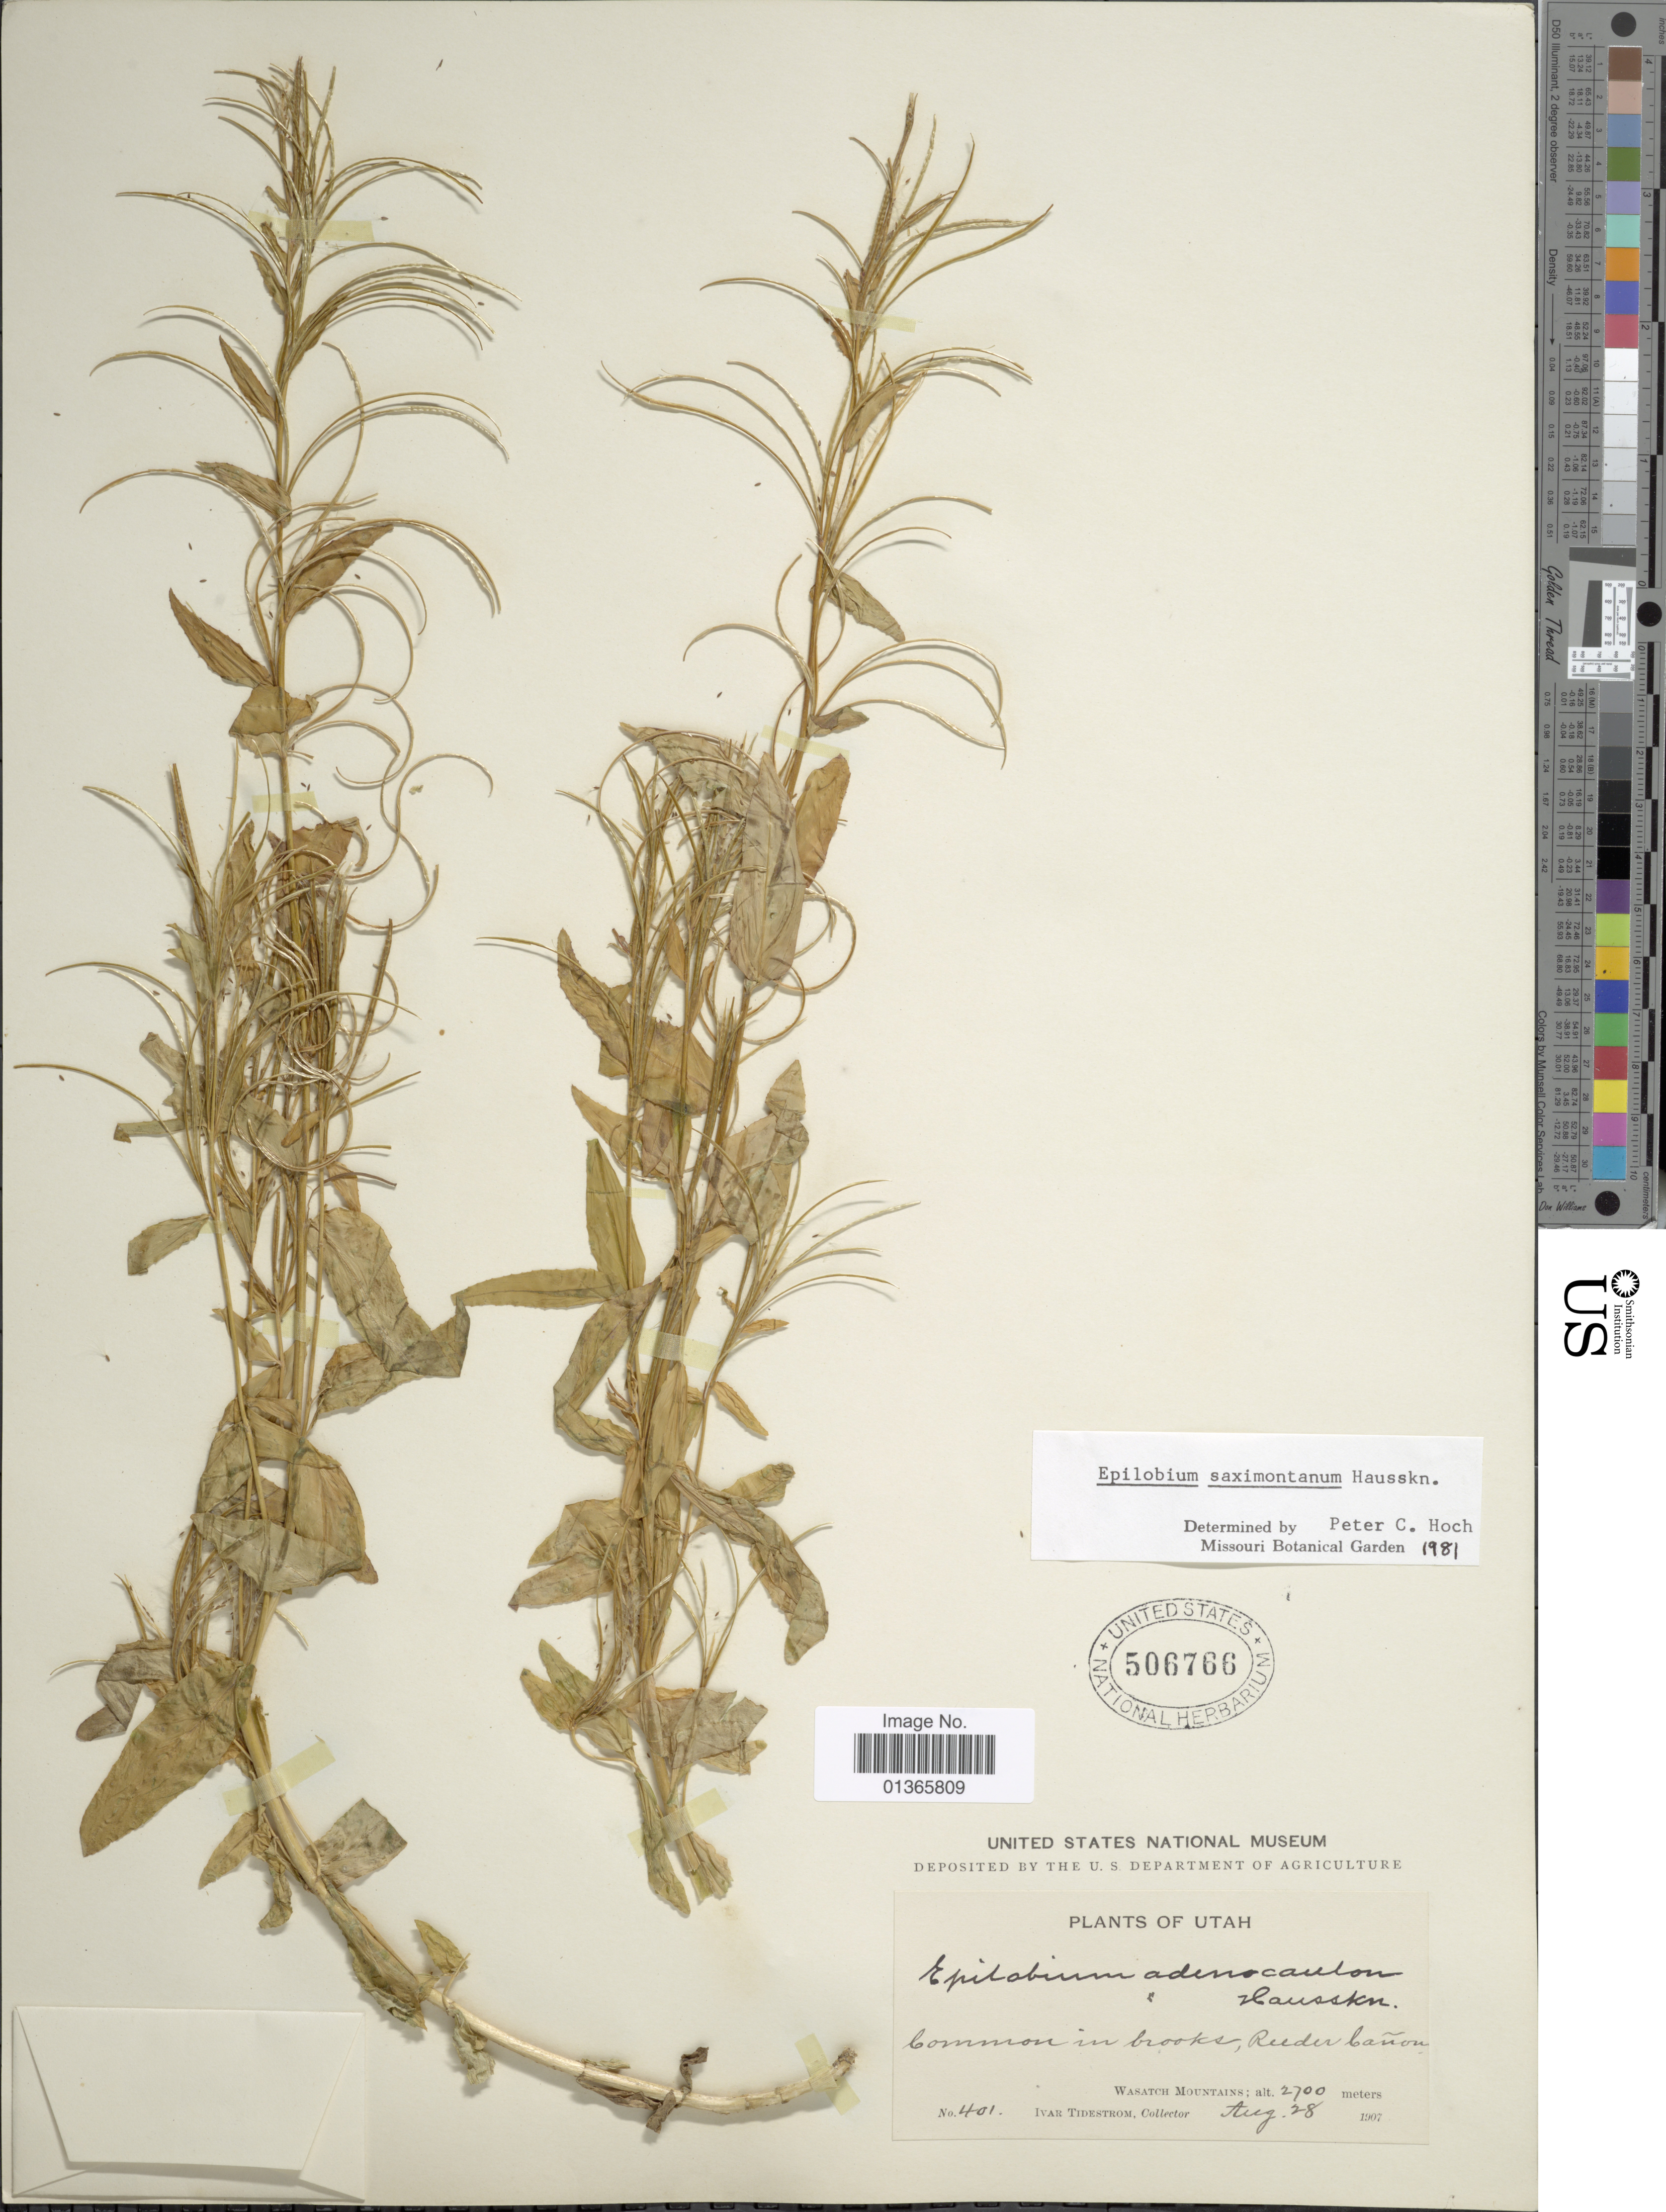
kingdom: Plantae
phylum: Tracheophyta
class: Magnoliopsida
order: Myrtales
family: Onagraceae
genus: Epilobium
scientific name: Epilobium saximontanum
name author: Hausskn.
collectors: I. F. Tidestrom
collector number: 401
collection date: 1907-08-28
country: United States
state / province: Utah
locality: Common in brooks, Reeder Cañon, Wasatch Mountains.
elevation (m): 2700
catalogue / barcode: US 506766